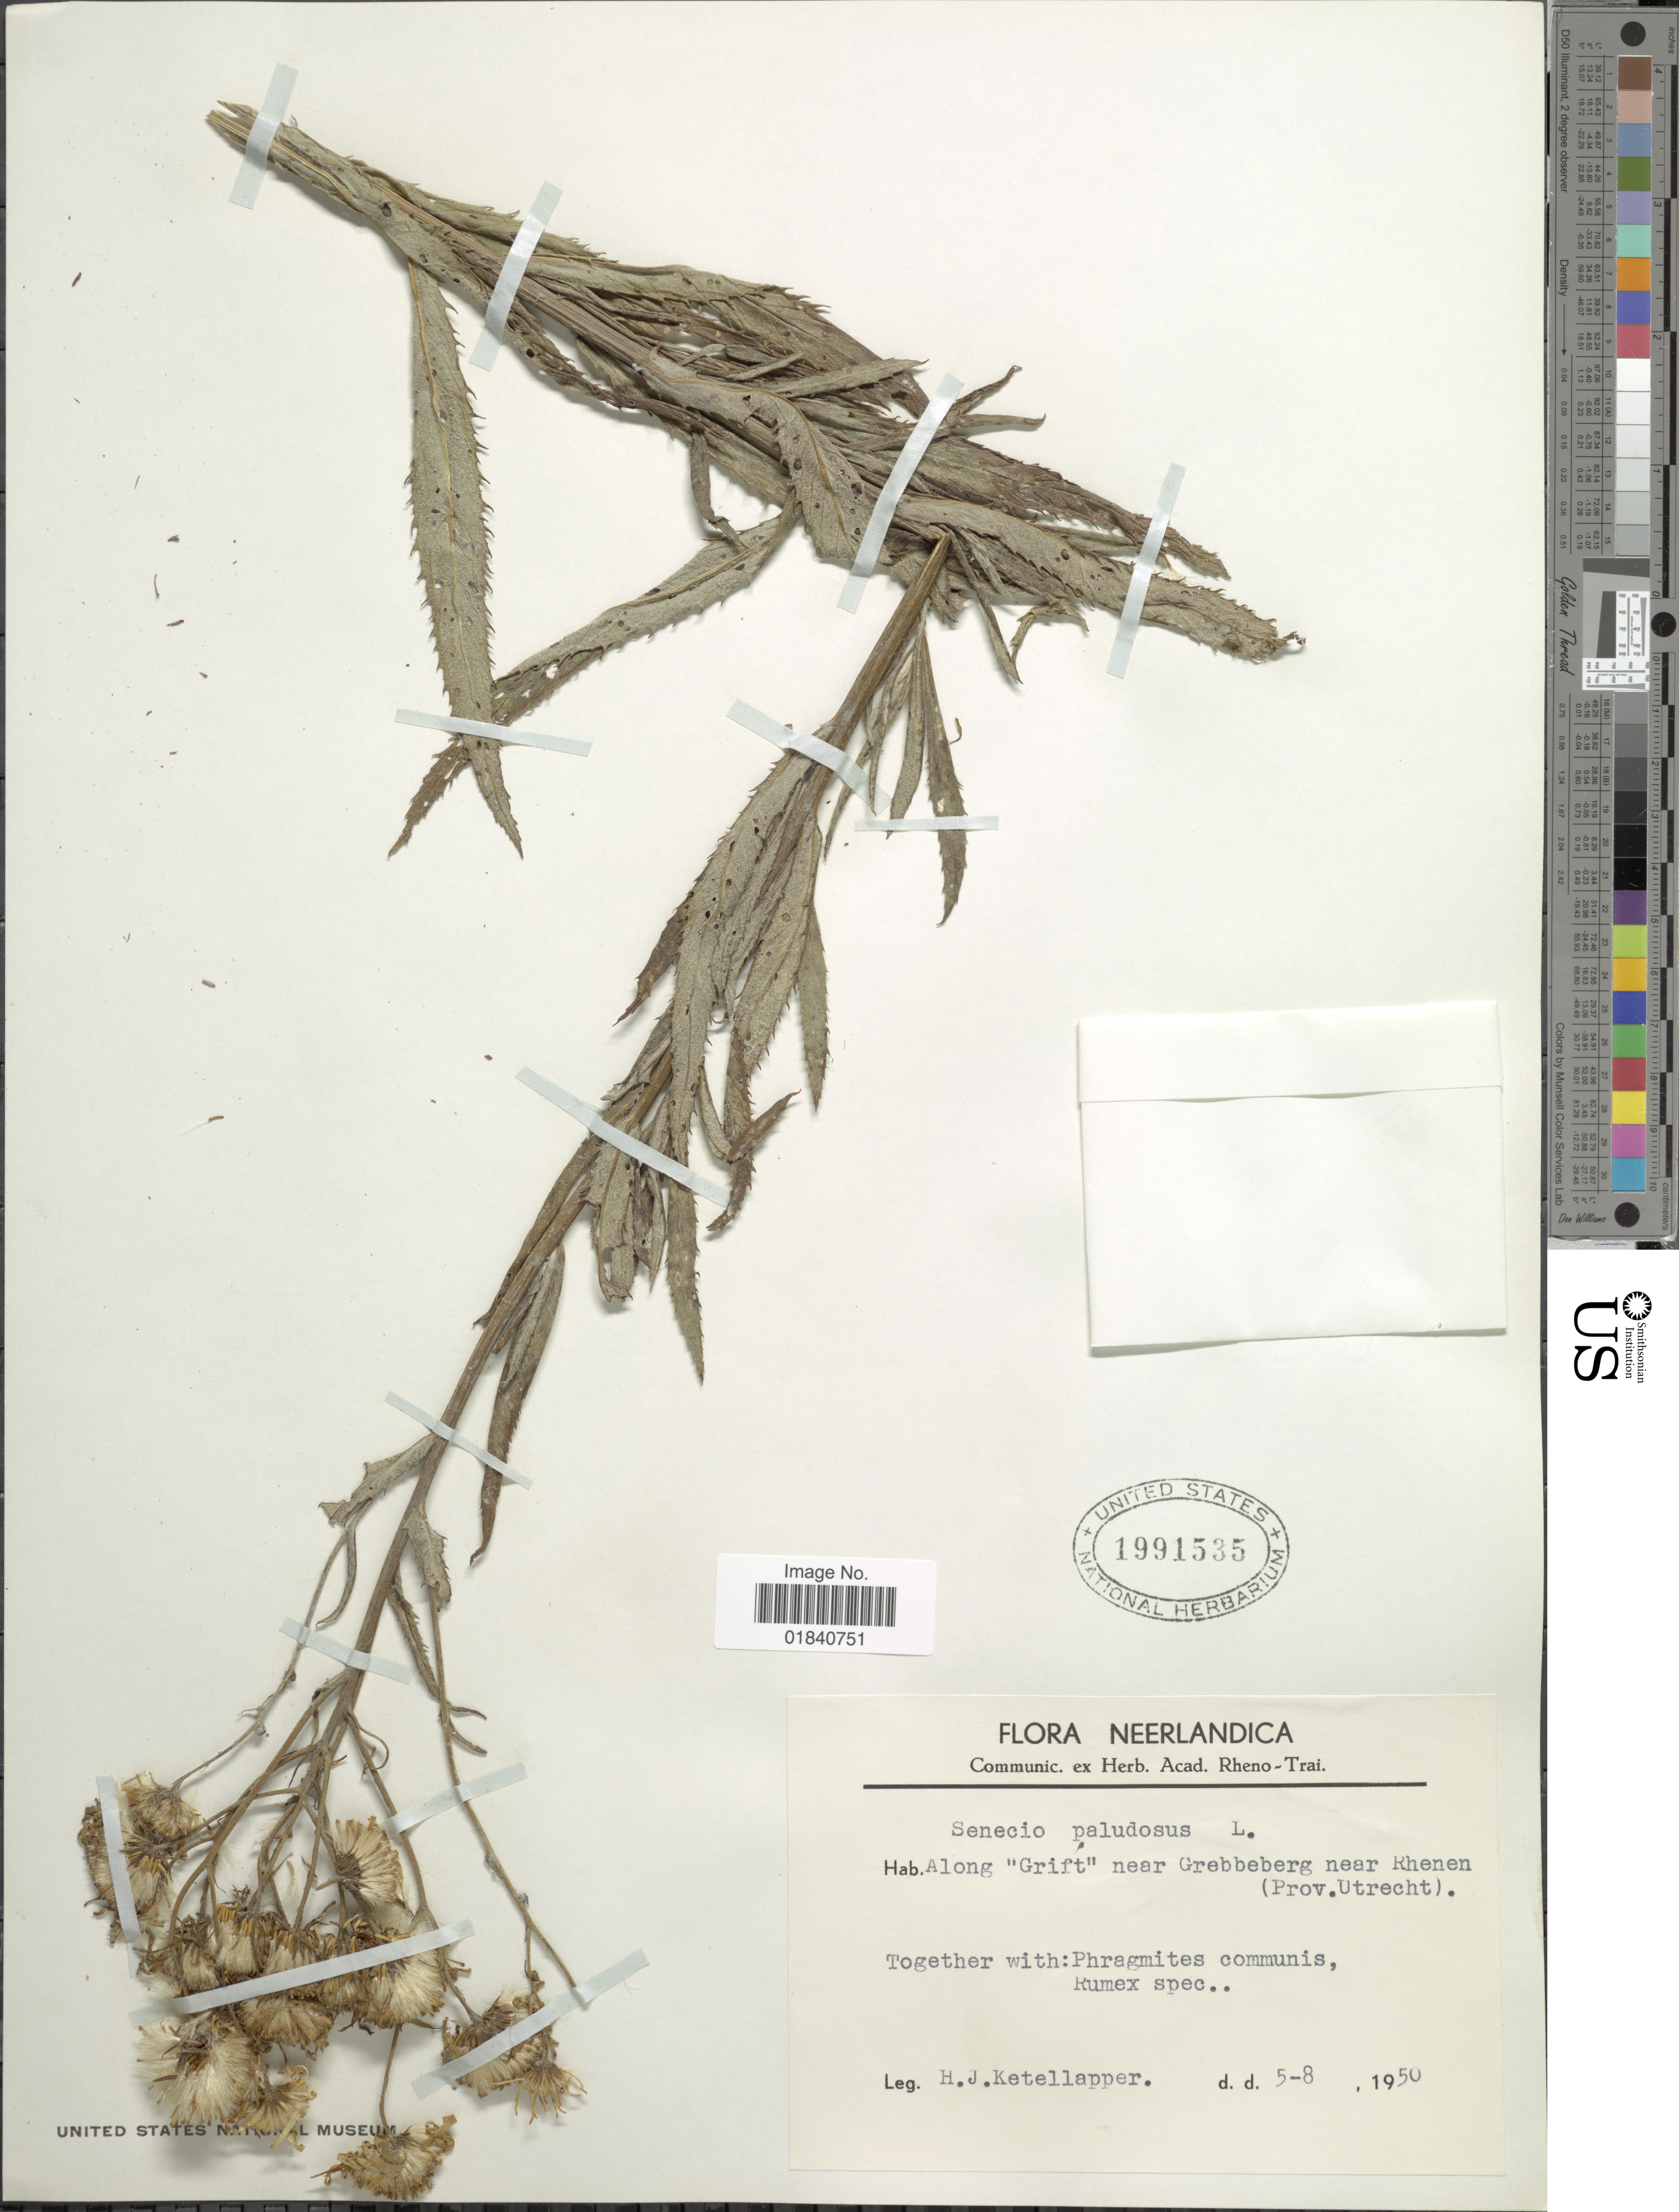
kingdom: Plantae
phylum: Tracheophyta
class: Magnoliopsida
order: Asterales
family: Asteraceae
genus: Senecio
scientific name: Senecio paludosus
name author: L.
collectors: H. Ketellapper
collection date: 1950-08-05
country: Netherlands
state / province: Utrecht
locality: Along "Grift" near Grebbeberg near Rhenen. Neerlandica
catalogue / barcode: US 1991535